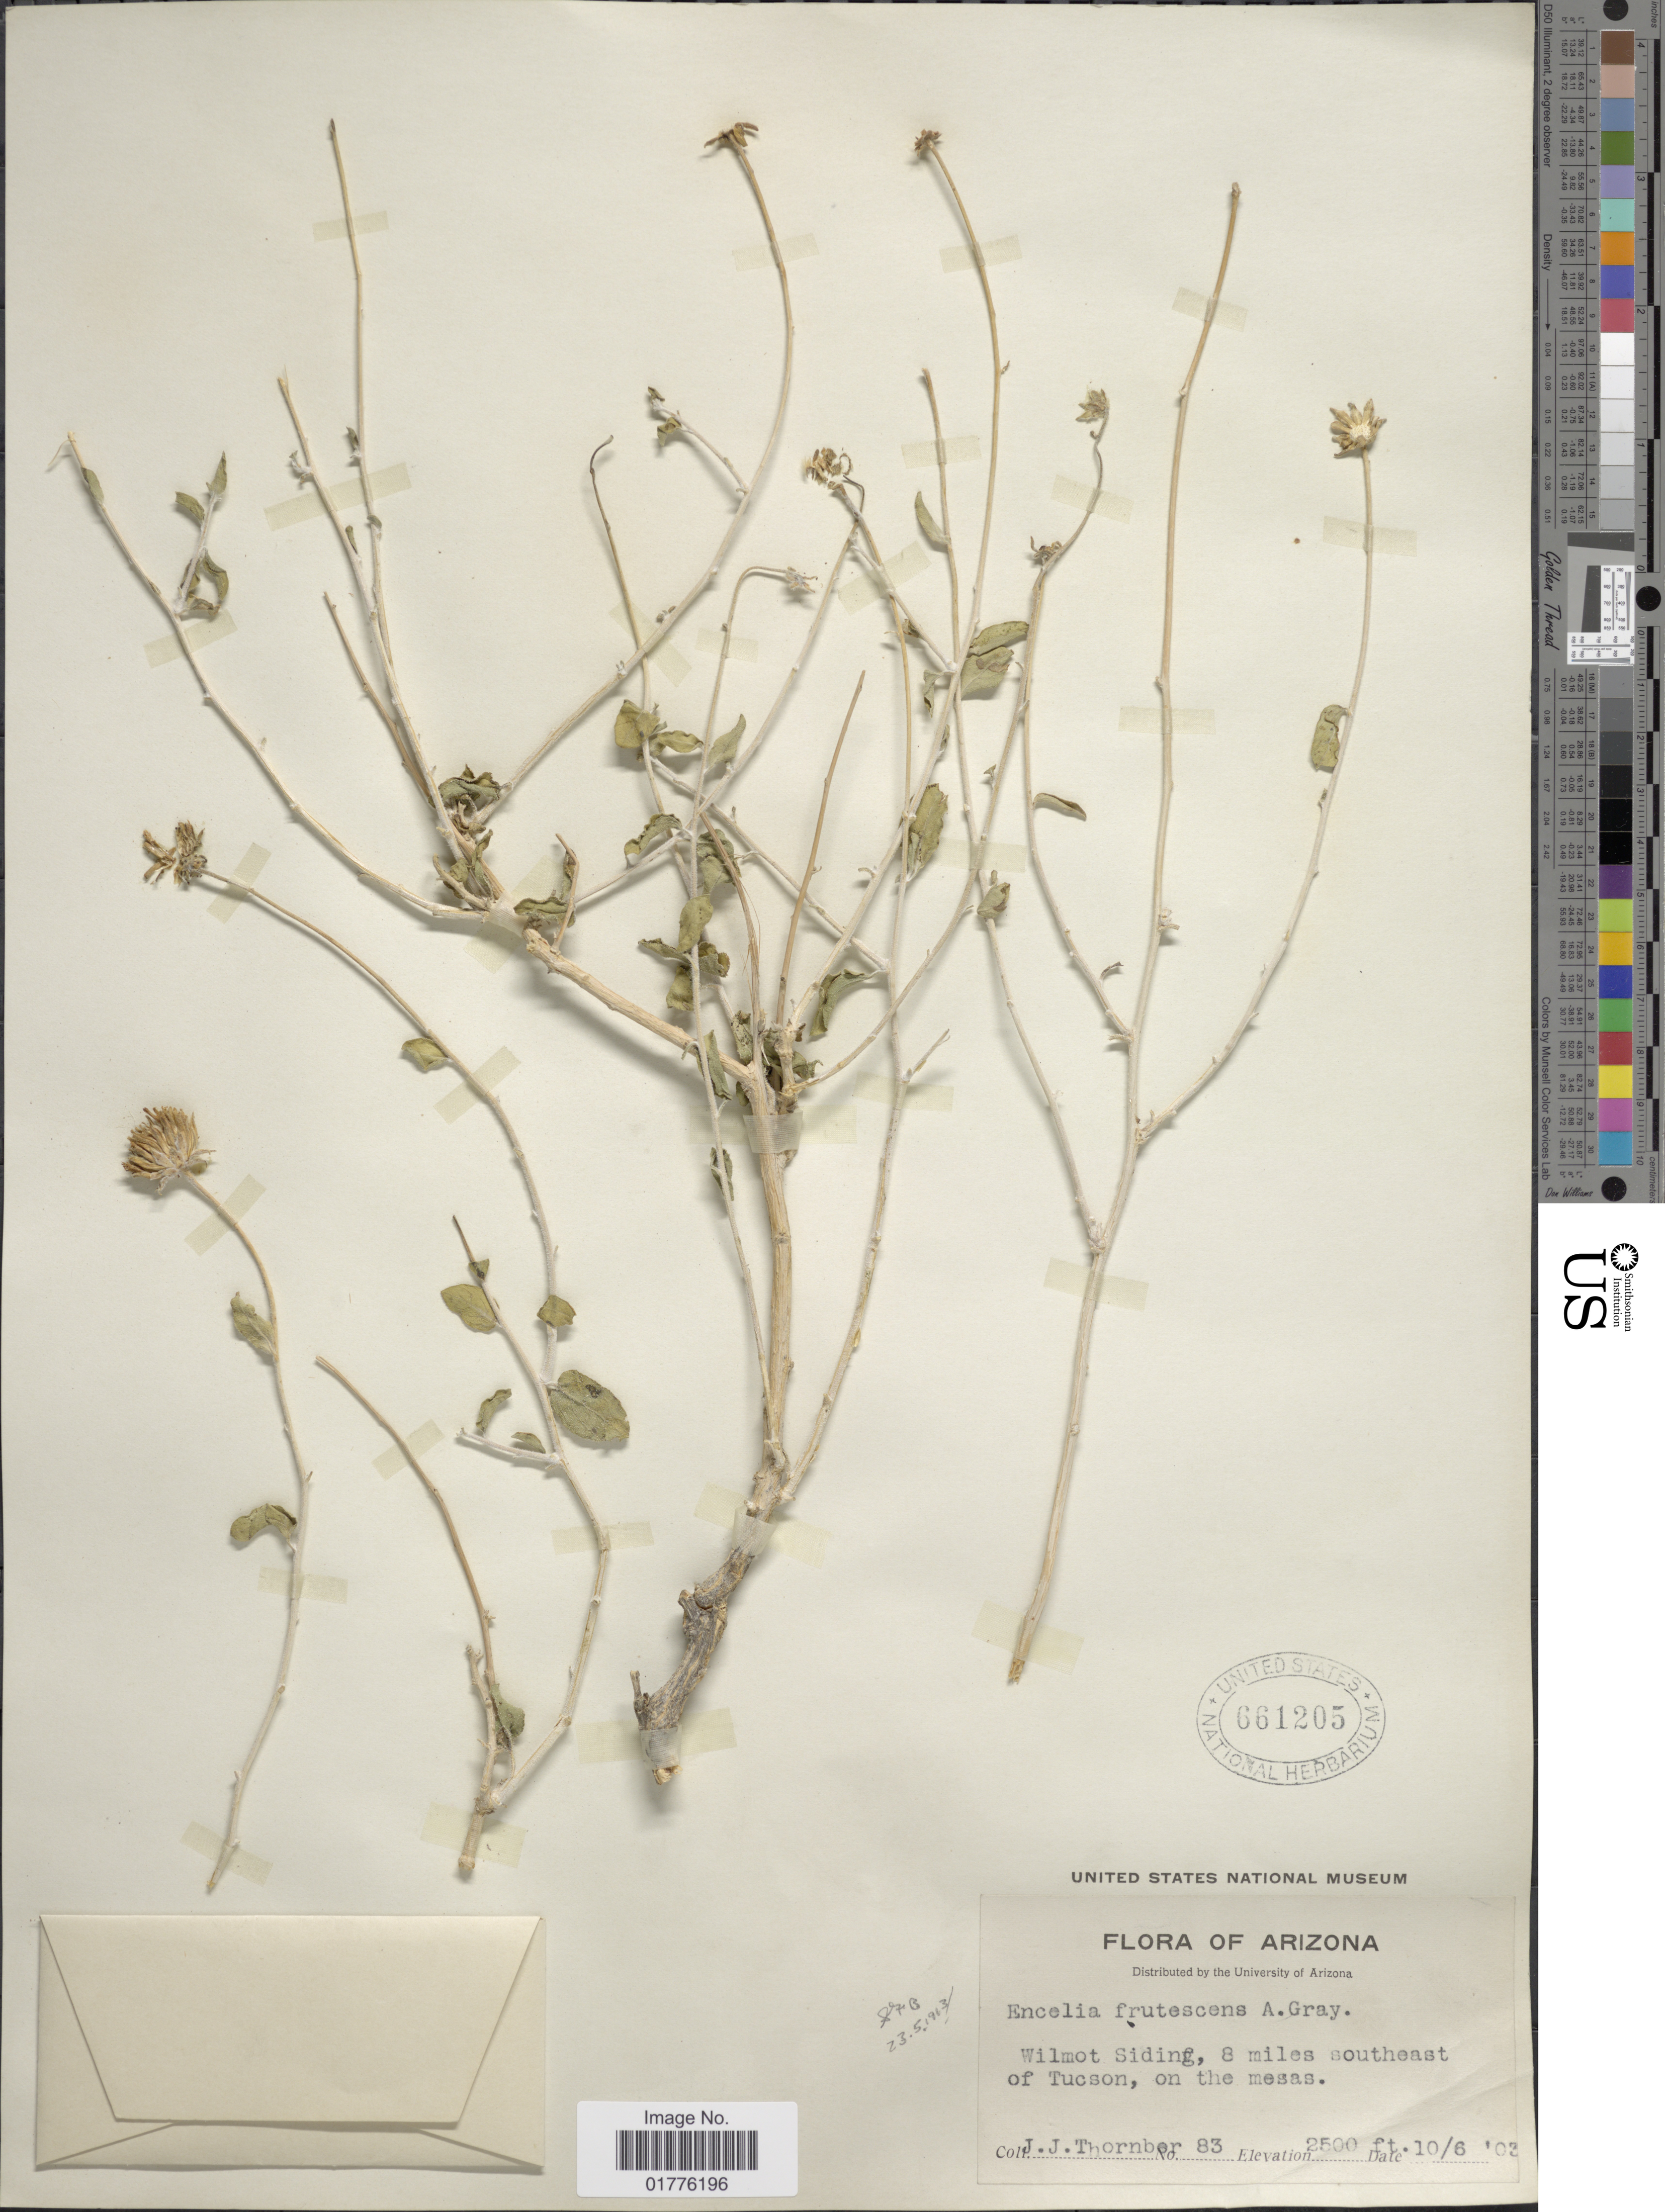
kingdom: Plantae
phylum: Tracheophyta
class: Magnoliopsida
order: Asterales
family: Asteraceae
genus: Encelia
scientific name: Encelia frutescens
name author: (A. Gray) A. Gray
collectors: J. Thornber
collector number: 83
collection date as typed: Transcribed d/m/y: 6/10/3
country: United States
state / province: Arizona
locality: Arizona. Wilmot Siding, 8 miles southeast of Tucson, on the mesas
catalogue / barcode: US 661205